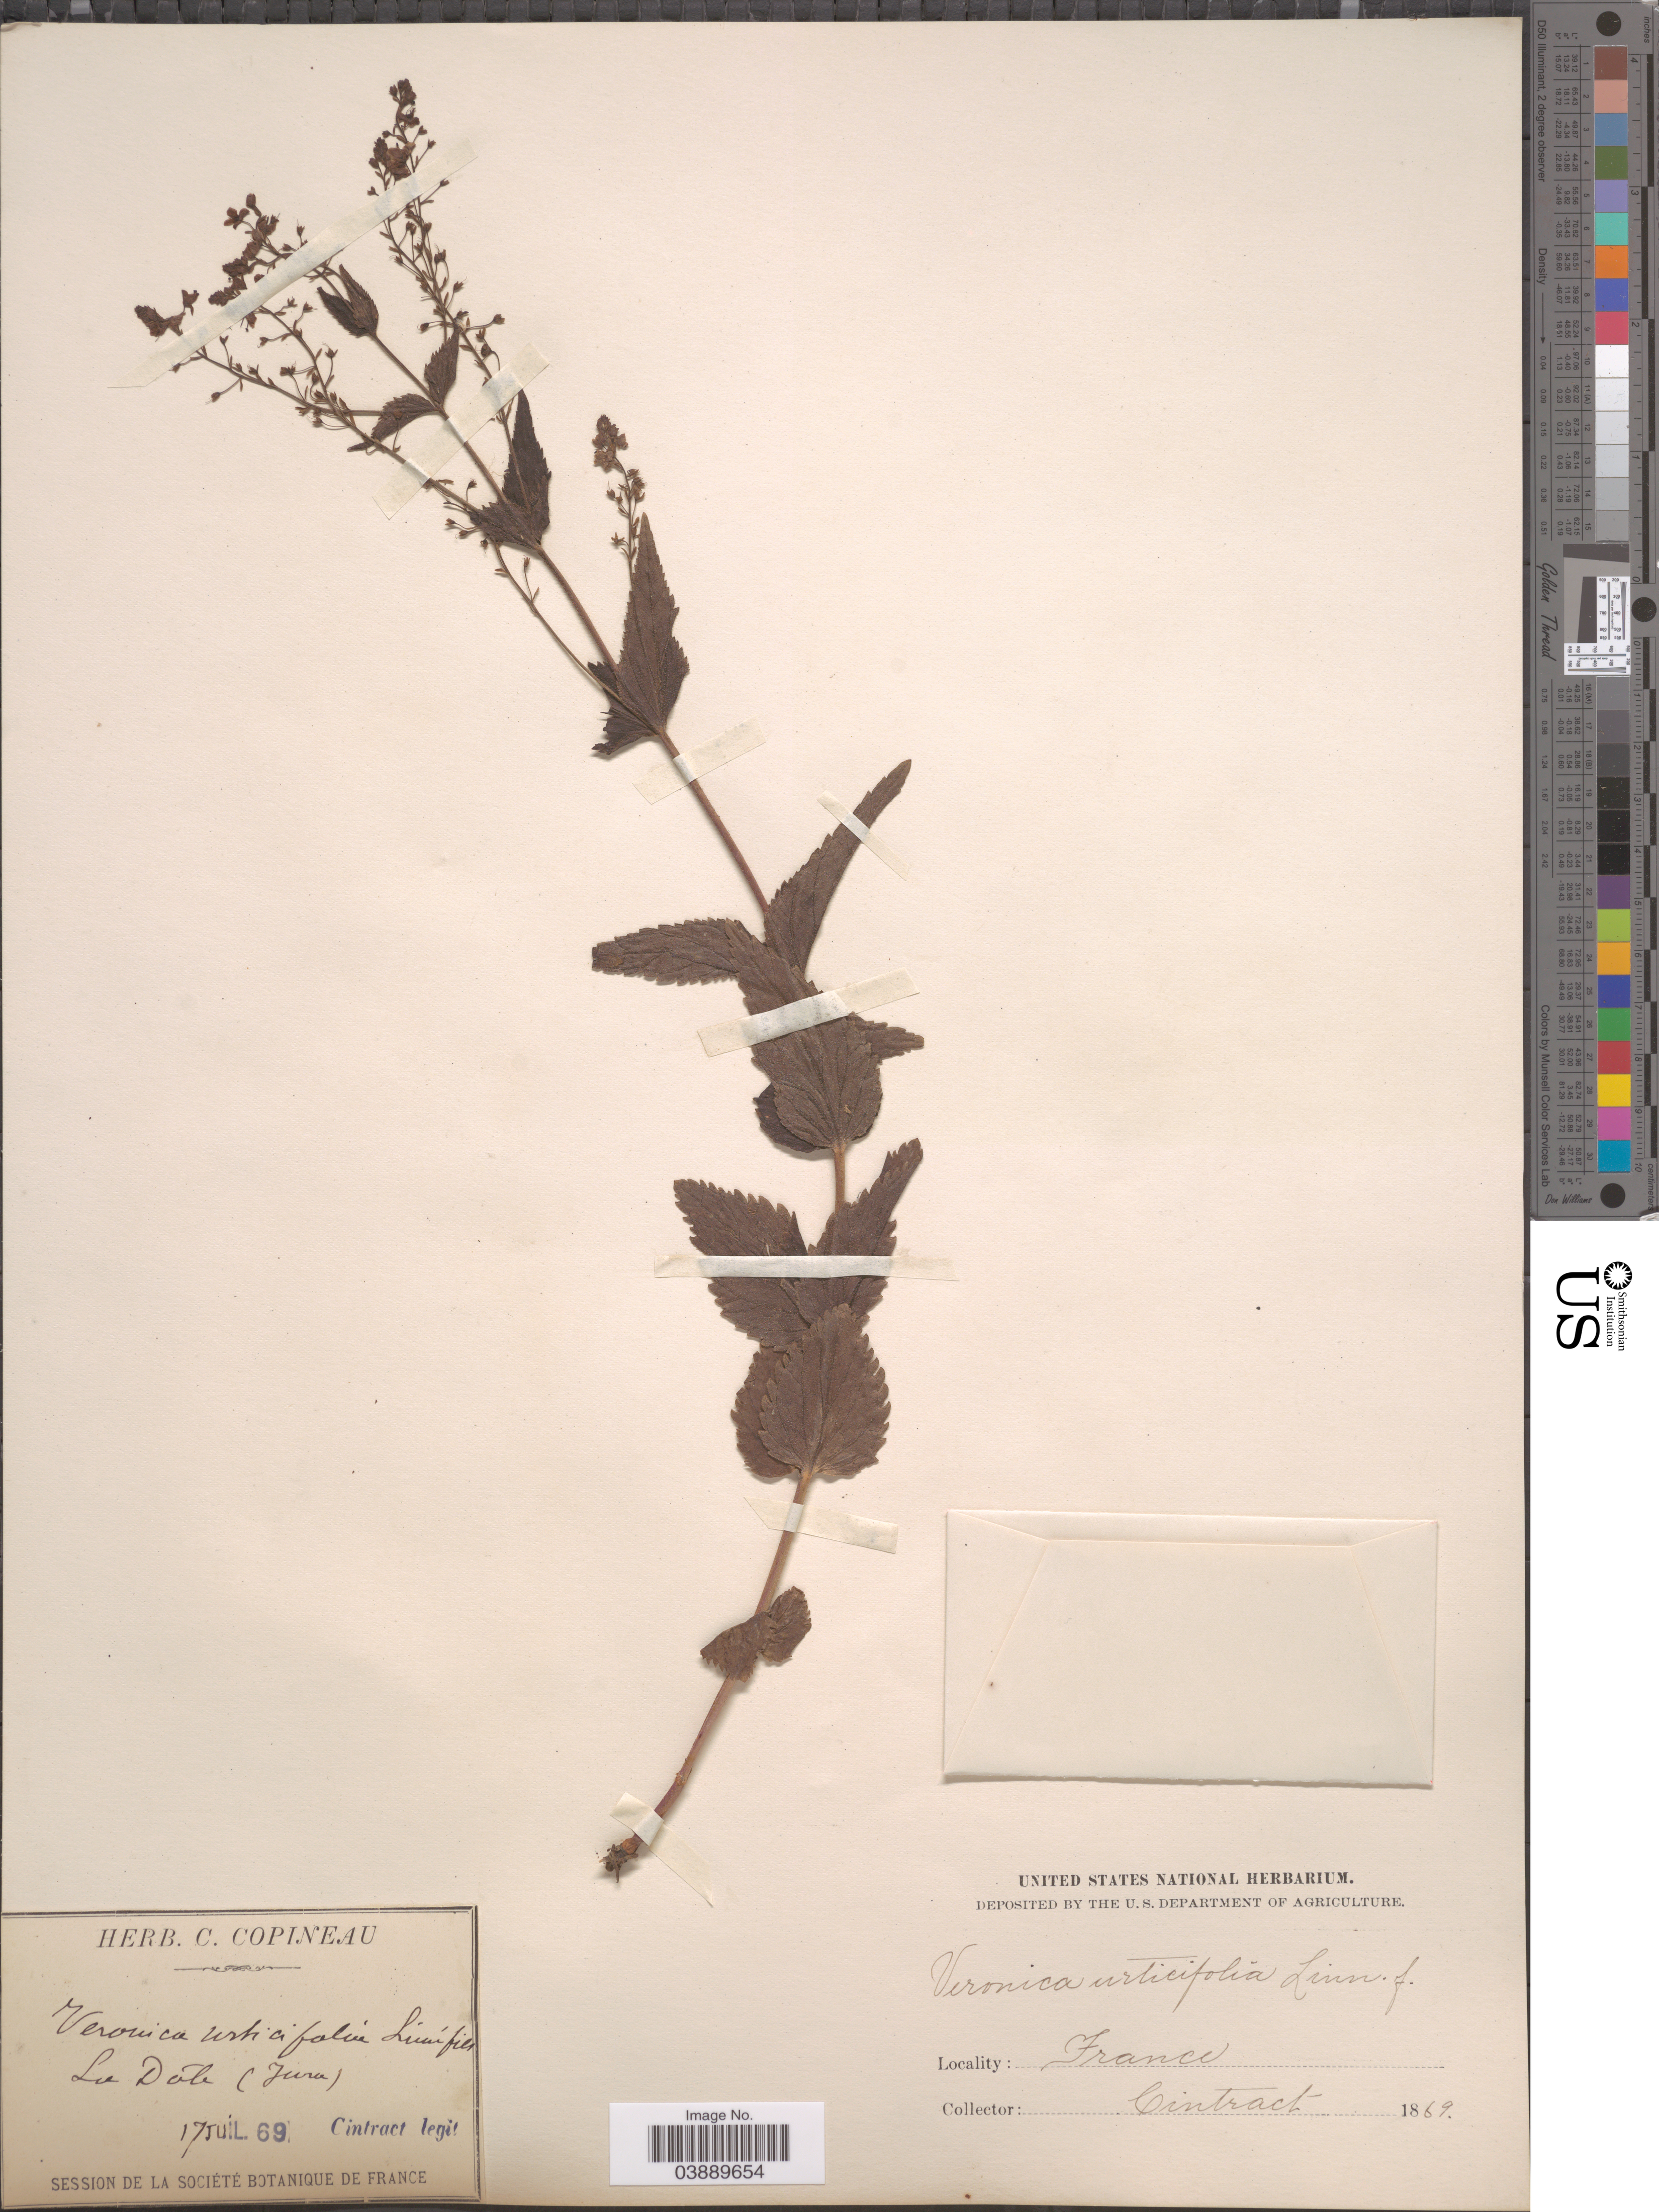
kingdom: Plantae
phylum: Tracheophyta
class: Magnoliopsida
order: Lamiales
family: Plantaginaceae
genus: Veronica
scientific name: Veronica urticifolia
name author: Jacq.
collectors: Cintract, --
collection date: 1869-07-17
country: France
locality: La Dôle (Jura).